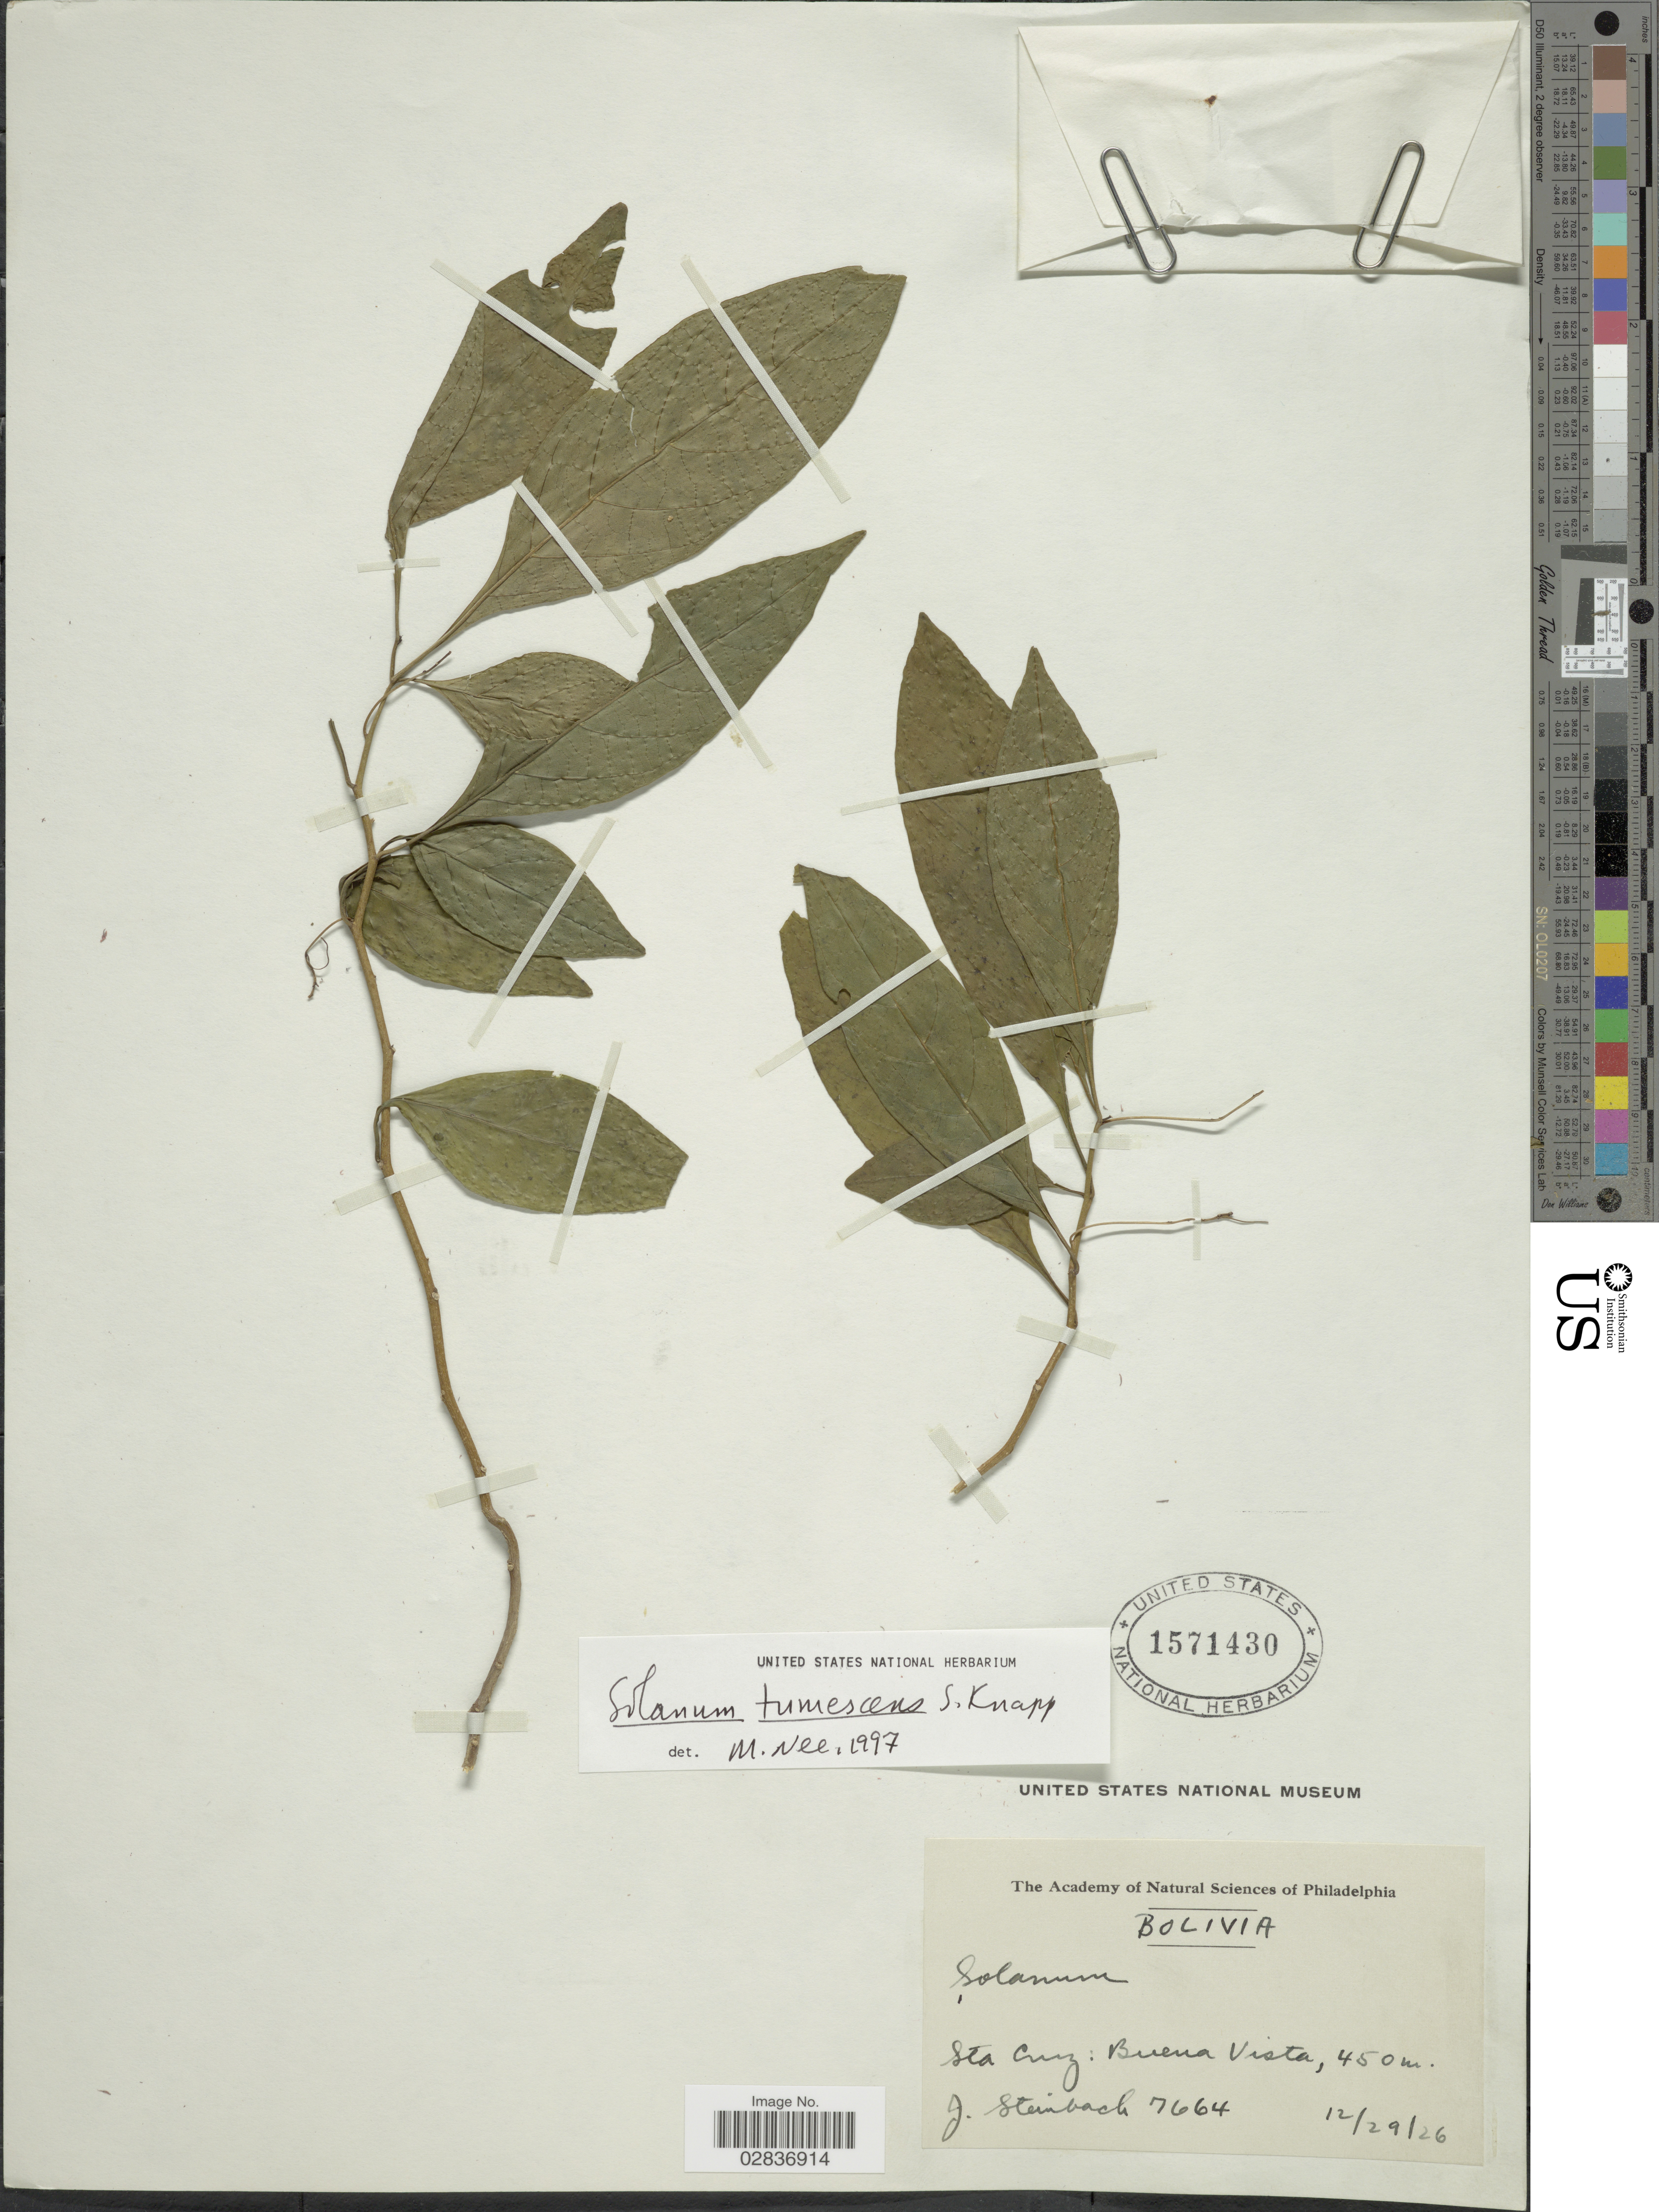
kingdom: Plantae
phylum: Tracheophyta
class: Magnoliopsida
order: Solanales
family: Solanaceae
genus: Solanum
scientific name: Solanum tumescens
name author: S. Knapp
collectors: J. Steinbach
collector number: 7644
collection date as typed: Transcribed d/m/y: 29/12/26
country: Bolivia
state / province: Santa Cruz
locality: Sta. Cruz: Buena Vista.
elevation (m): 450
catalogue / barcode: US 1571430